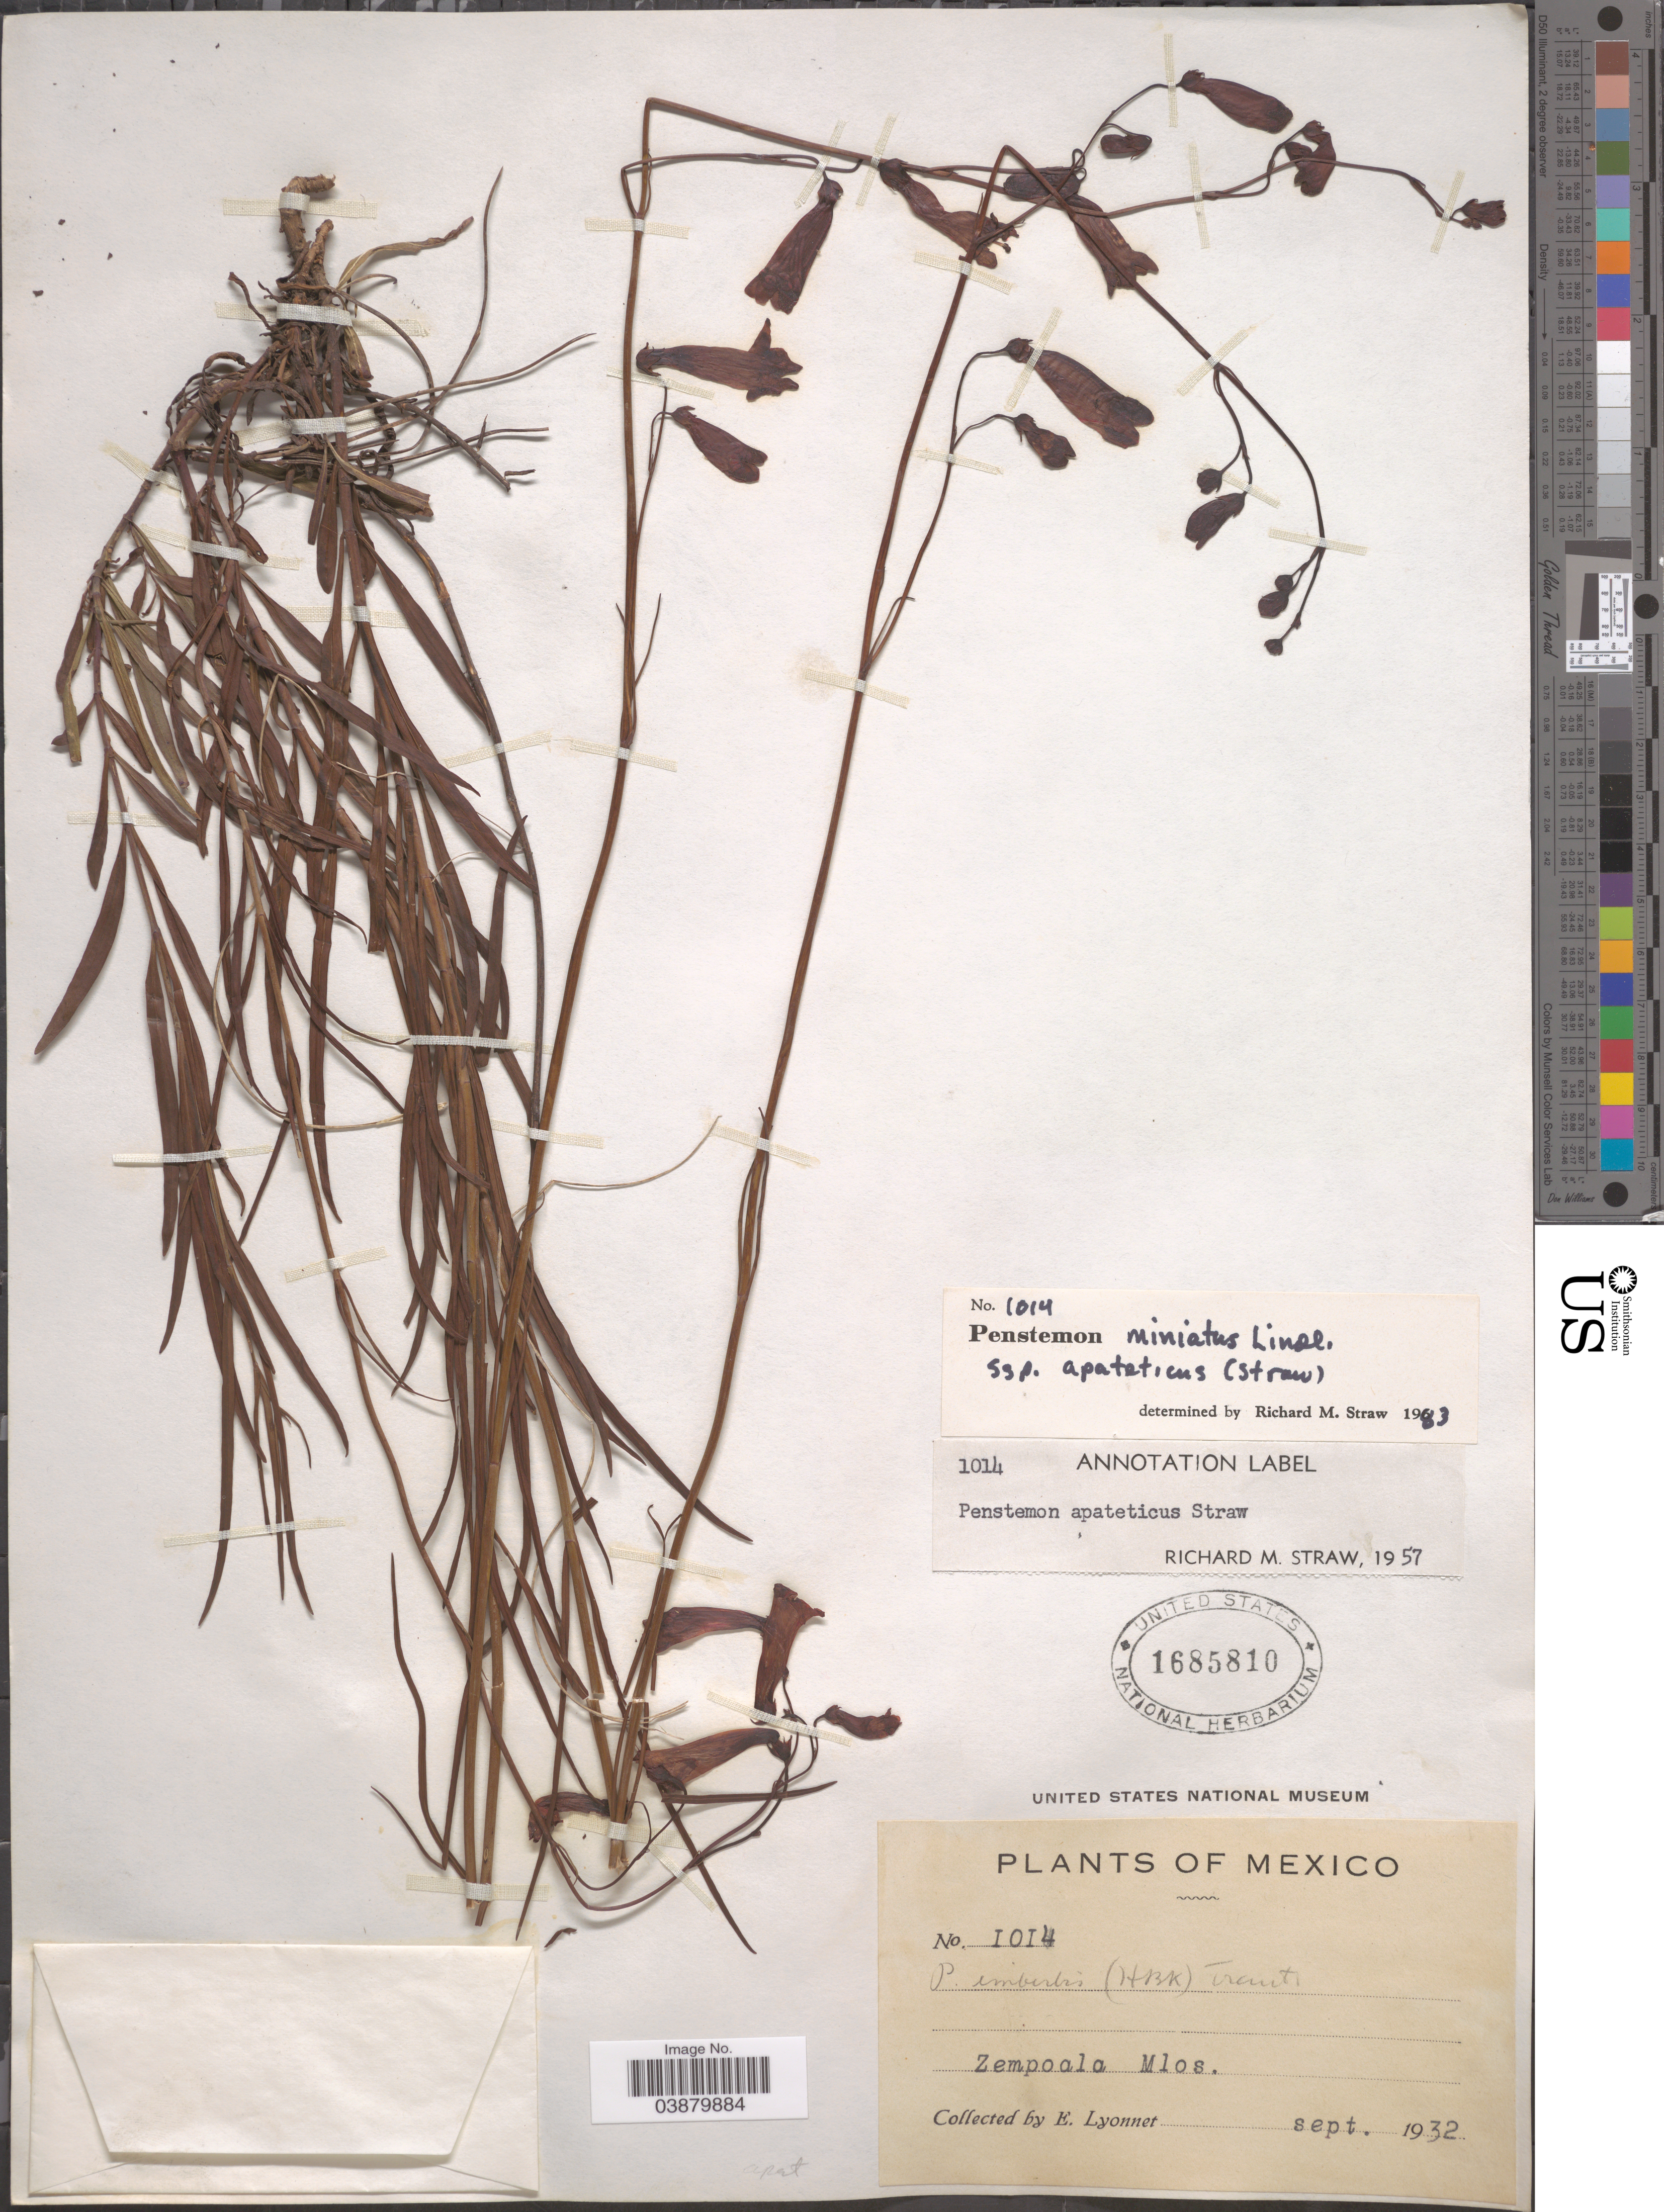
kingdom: Plantae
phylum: Tracheophyta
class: Magnoliopsida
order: Lamiales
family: Plantaginaceae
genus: Penstemon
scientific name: Penstemon miniatus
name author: Lindl.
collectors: E. Lyonnet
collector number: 1014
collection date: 1932-09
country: Mexico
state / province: Morelos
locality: Zempoala.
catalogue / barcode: US 1685810